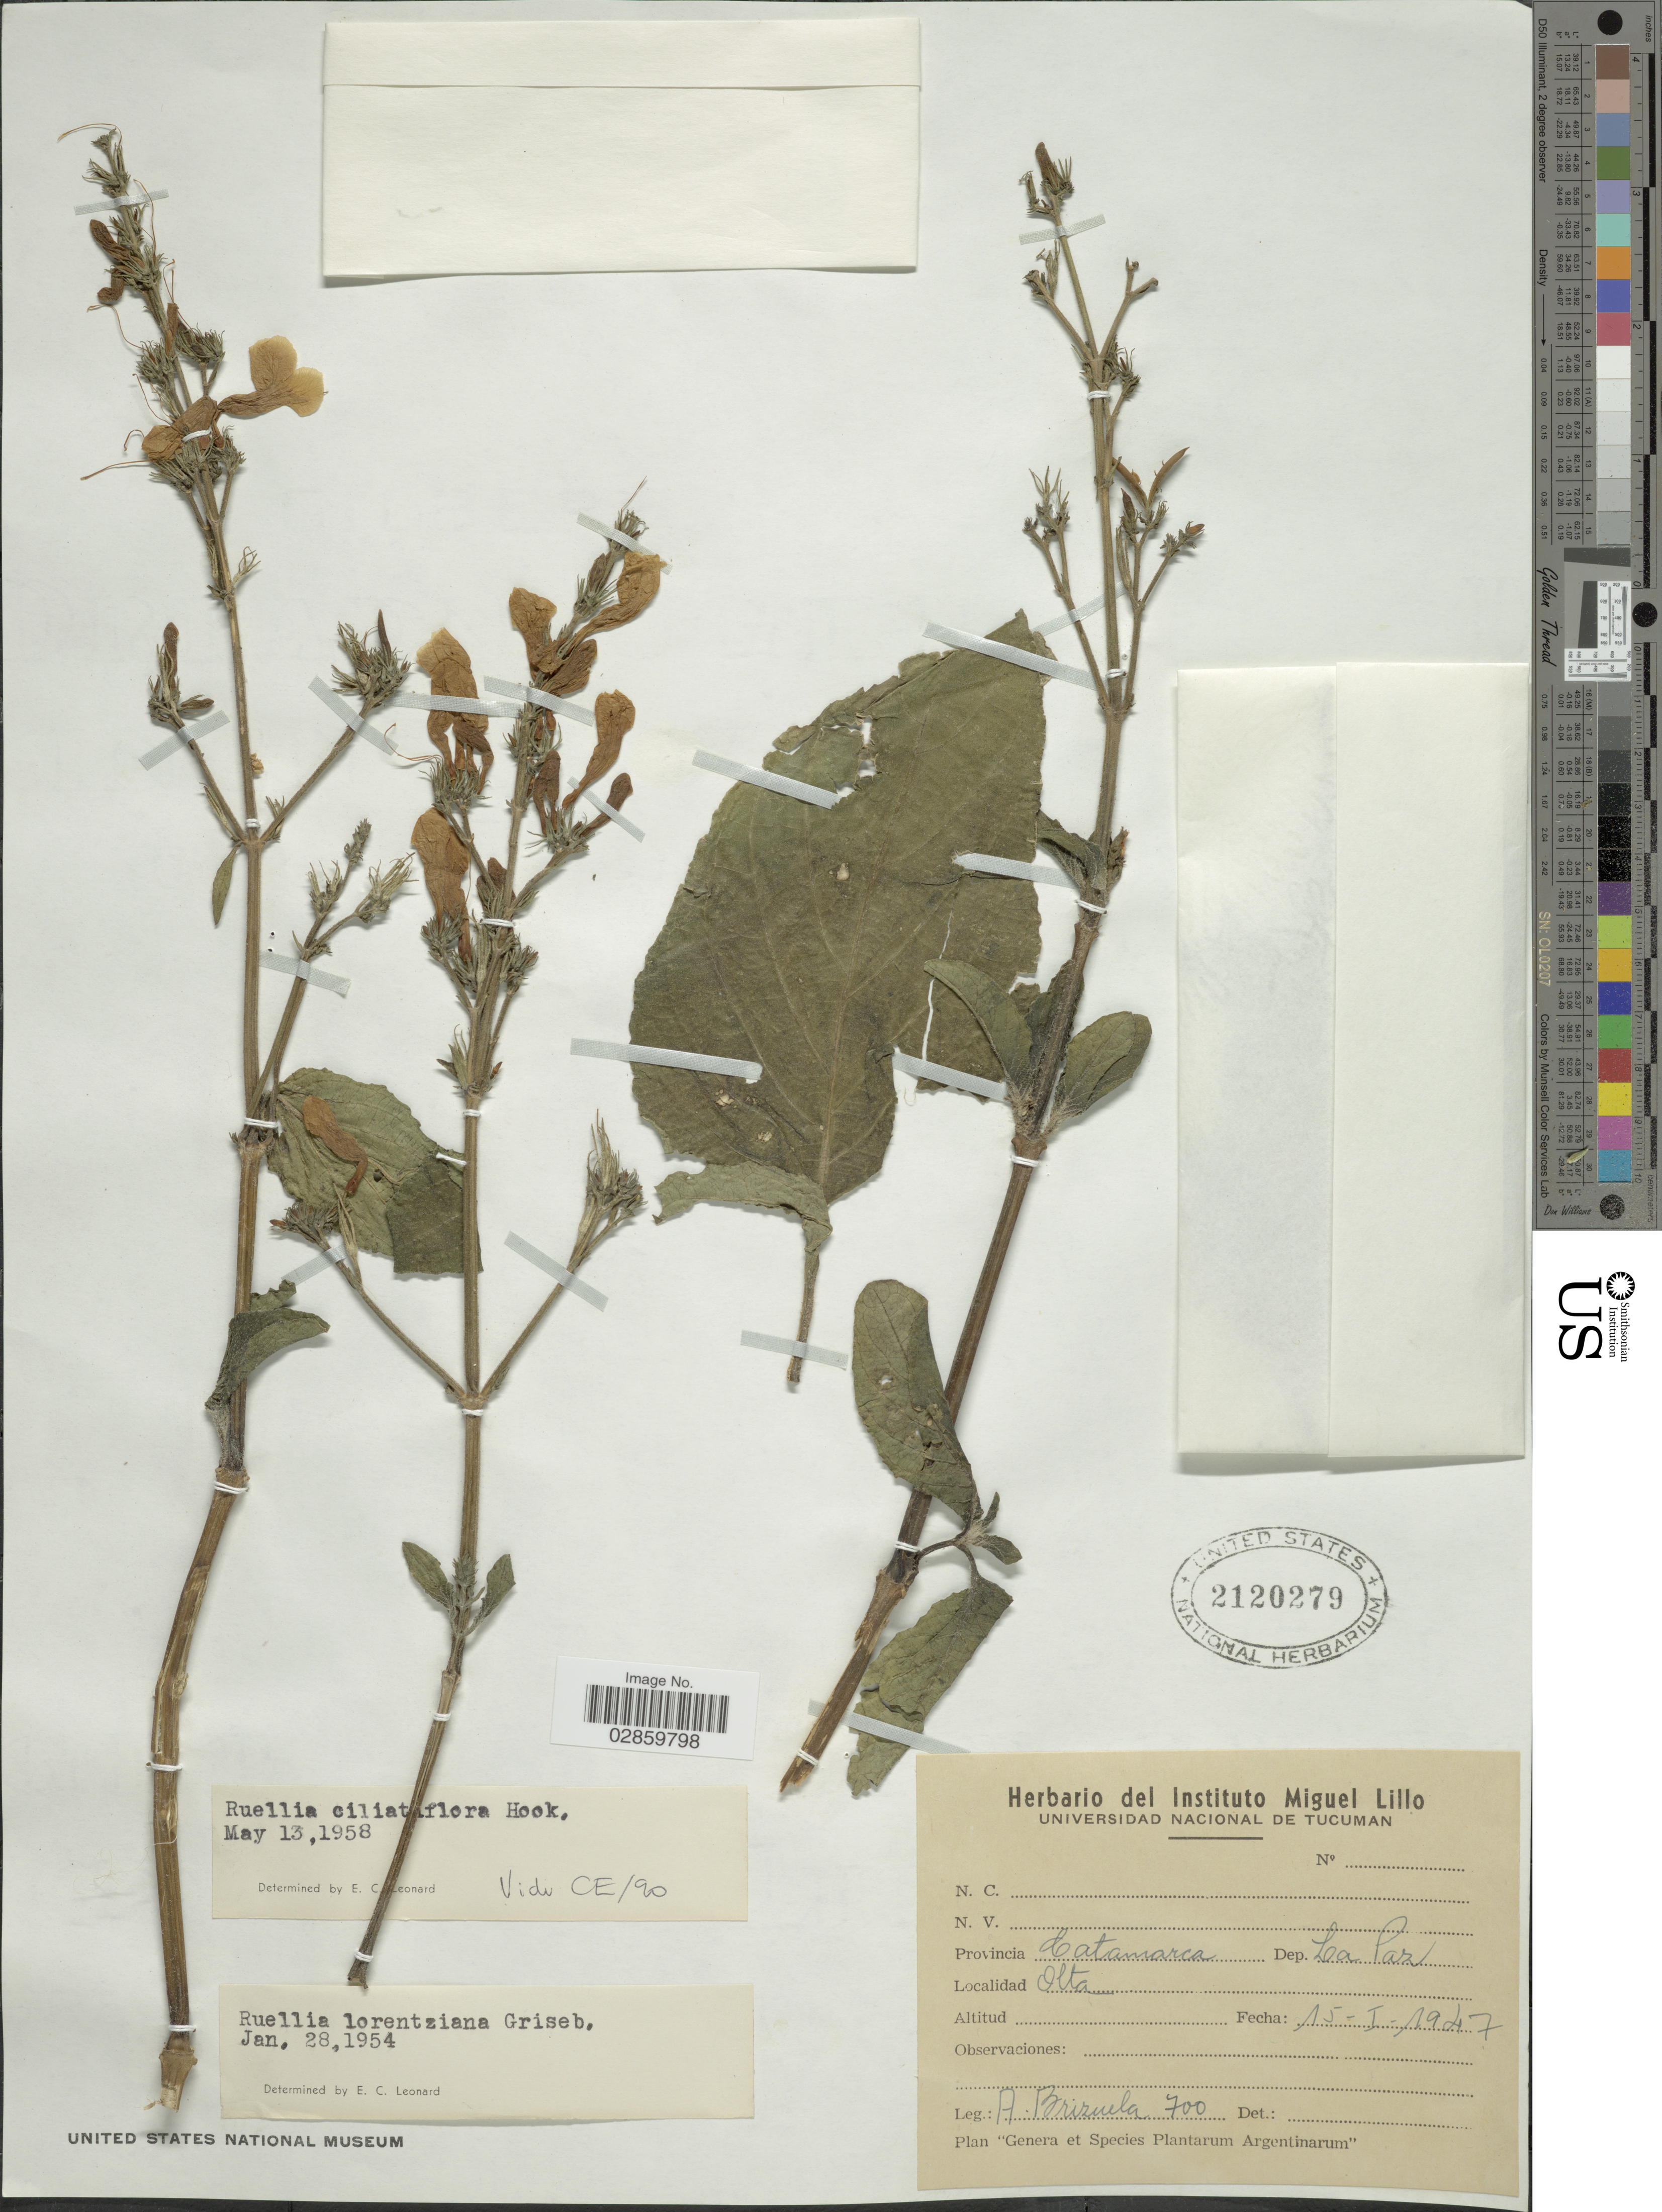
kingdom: Plantae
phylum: Tracheophyta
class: Magnoliopsida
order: Lamiales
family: Acanthaceae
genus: Ruellia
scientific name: Ruellia ciliatiflora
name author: Hook.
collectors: A. Brizuela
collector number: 700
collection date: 1947-01-15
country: Argentina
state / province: Catamarca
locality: Dep. La Paz. Olta.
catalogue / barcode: US 2120279